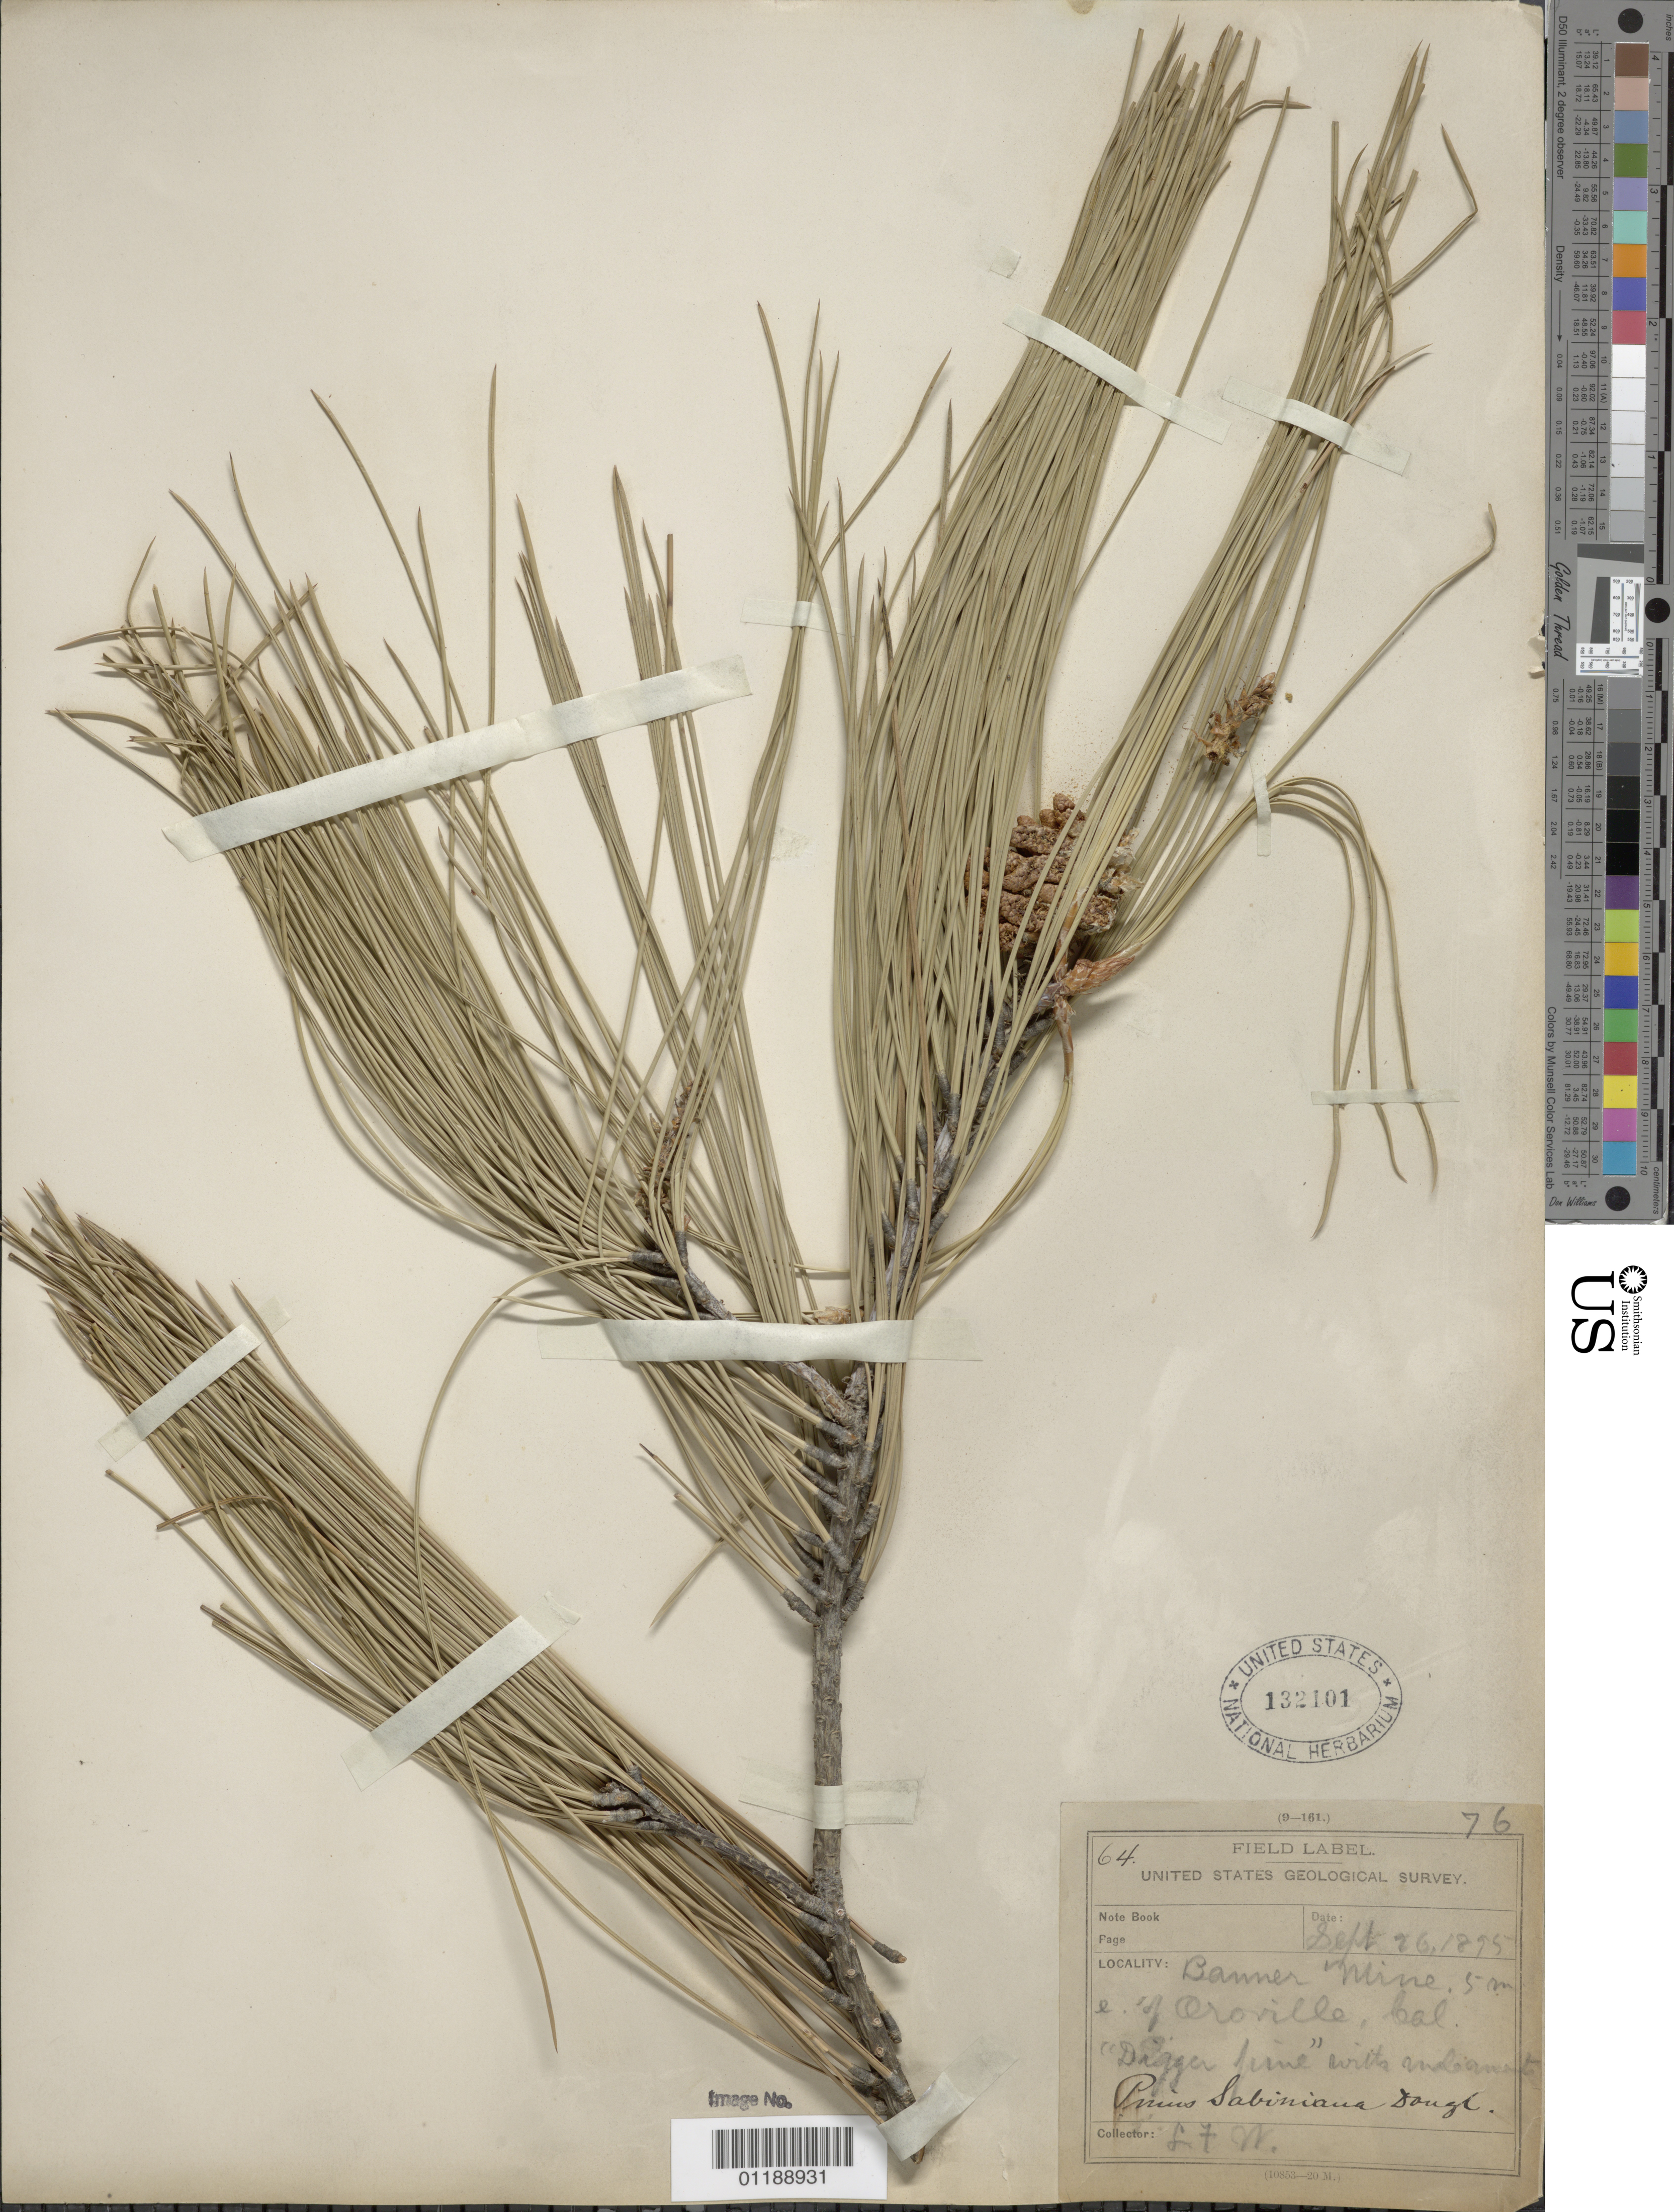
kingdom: Plantae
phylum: Tracheophyta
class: Pinopsida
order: Pinales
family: Pinaceae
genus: Pinus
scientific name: Pinus sabiniana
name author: Douglas ex D. Don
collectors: L. F. Ward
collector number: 64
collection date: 1895-09-26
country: United States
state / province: California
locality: Oroville.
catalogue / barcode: US 132101